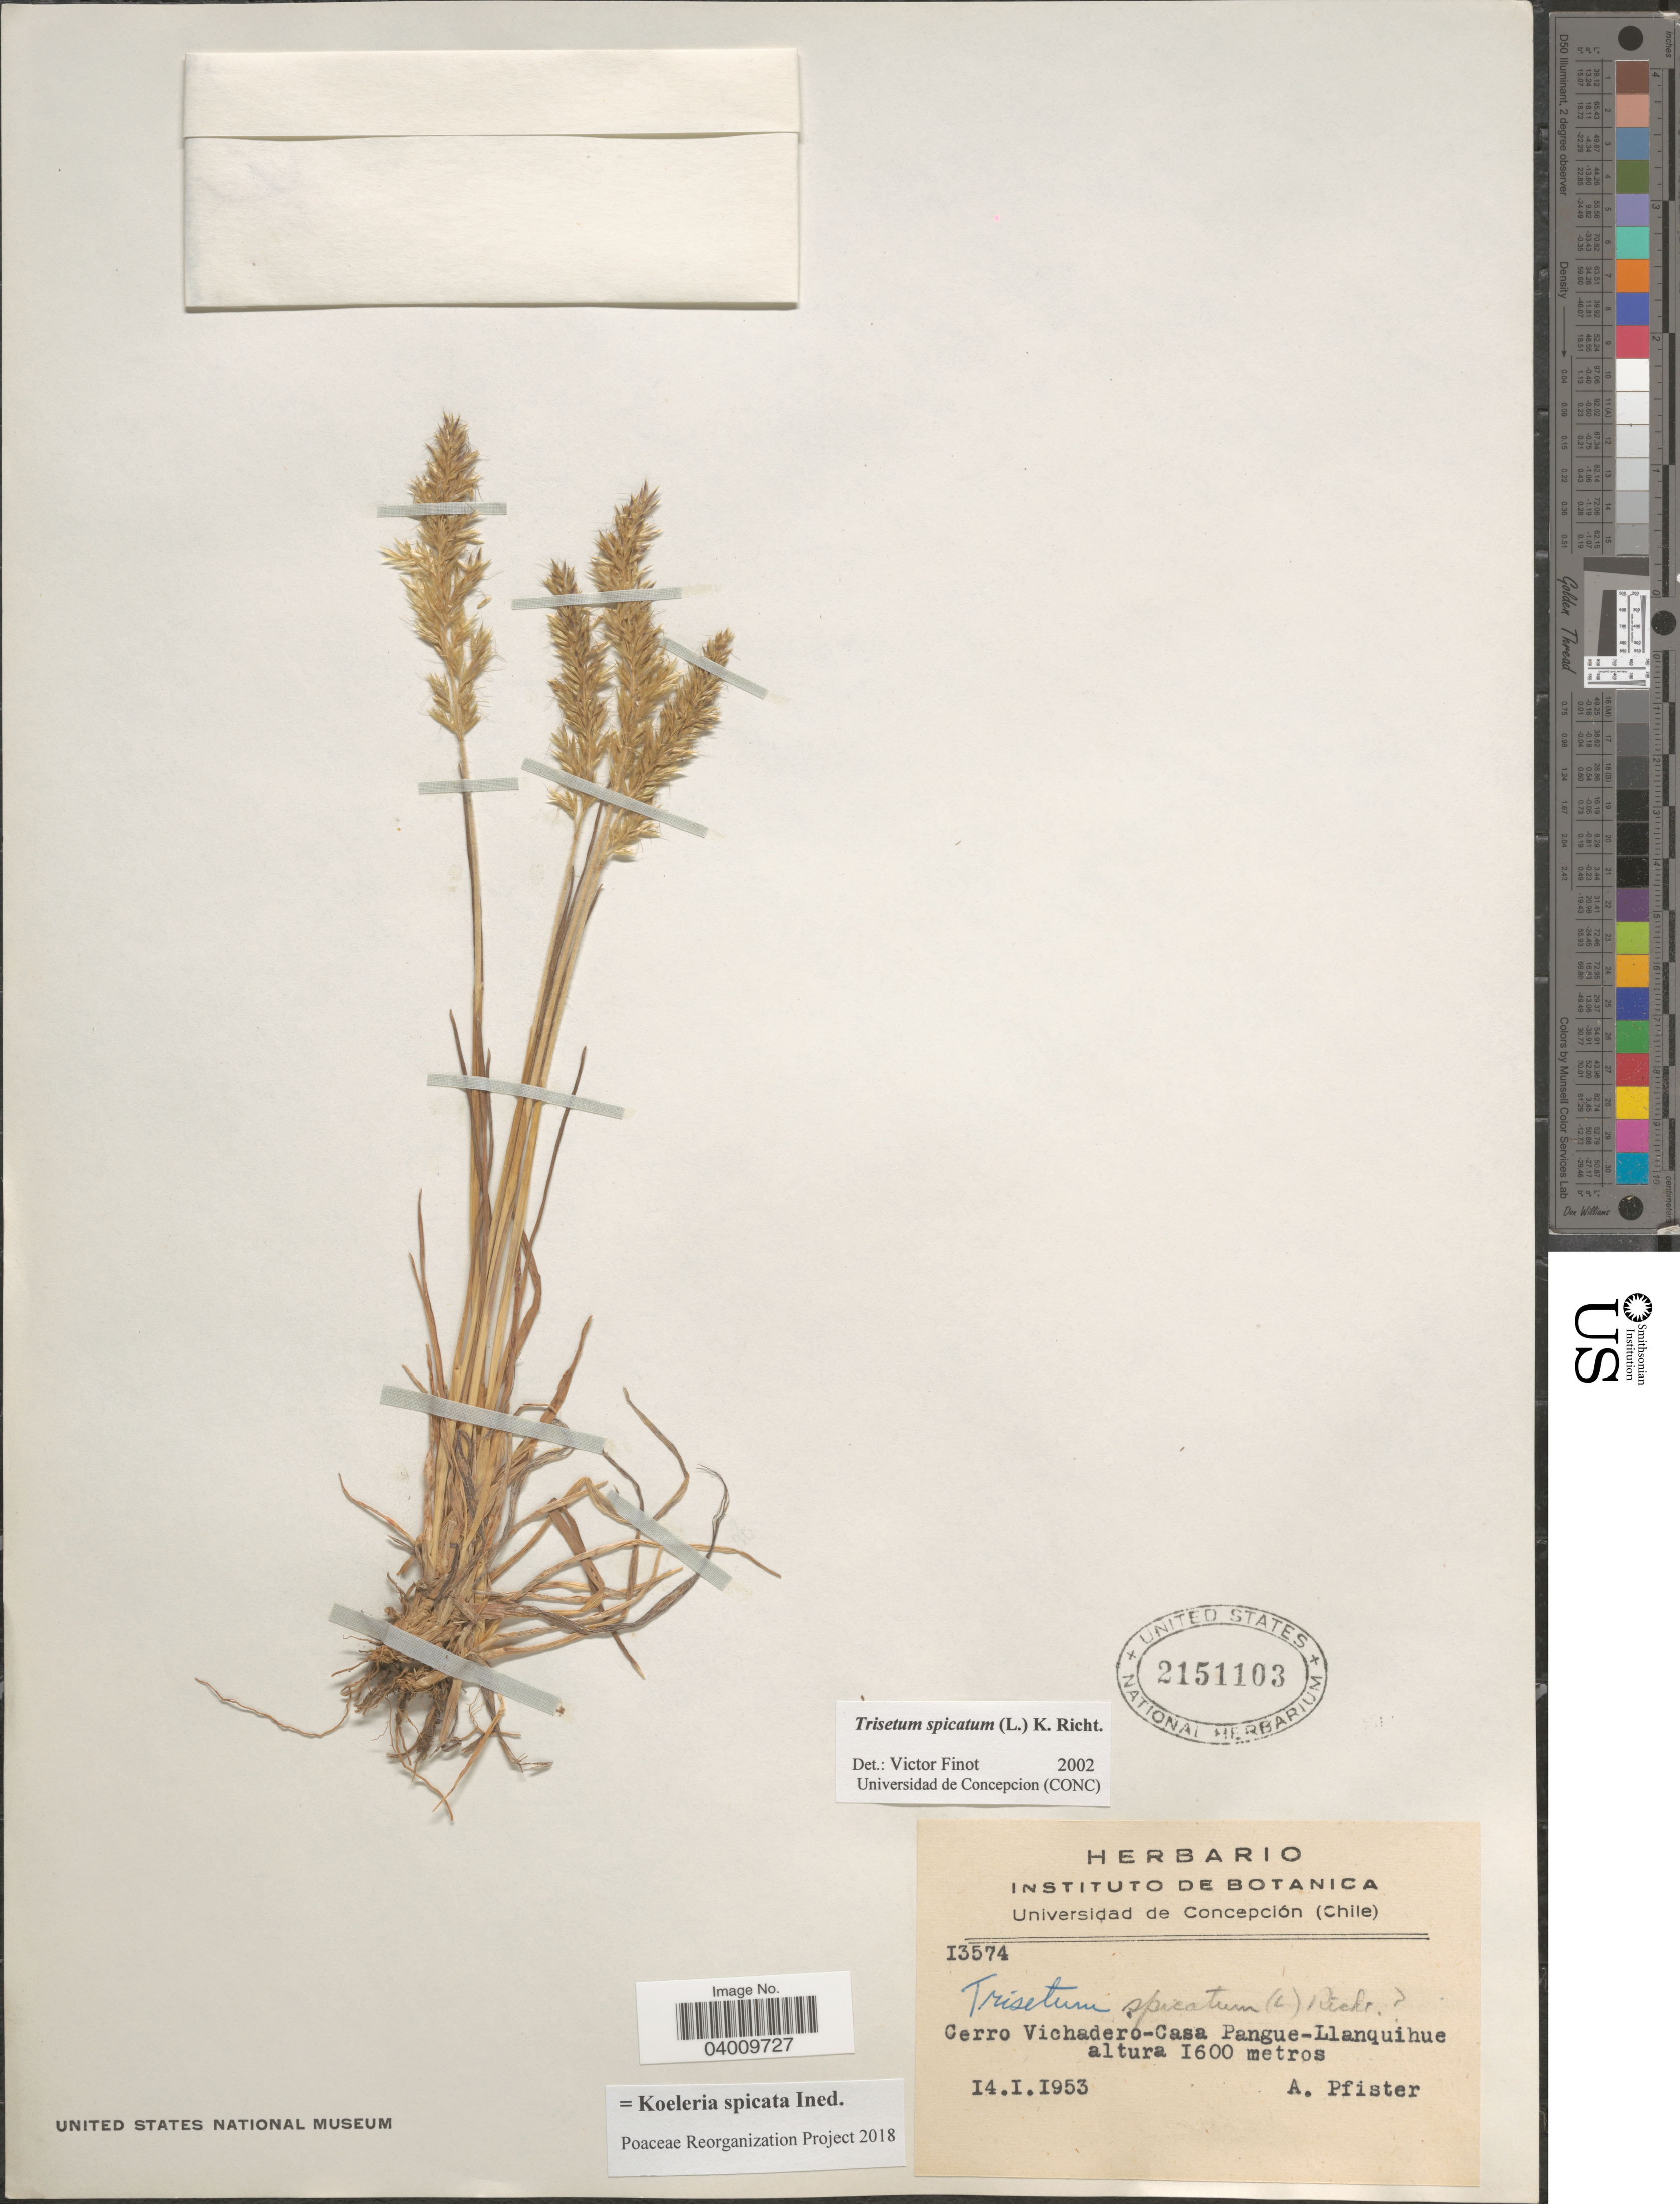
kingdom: Plantae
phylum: Tracheophyta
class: Liliopsida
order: Poales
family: Poaceae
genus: Koeleria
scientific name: Koeleria spicata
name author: (L.) Barberá et al.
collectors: A. Pfister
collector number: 13574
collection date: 1953-01-14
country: Chile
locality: Cerro Vichadero-Casa Pangue-Llanquihue.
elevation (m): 1600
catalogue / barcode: US 2151103